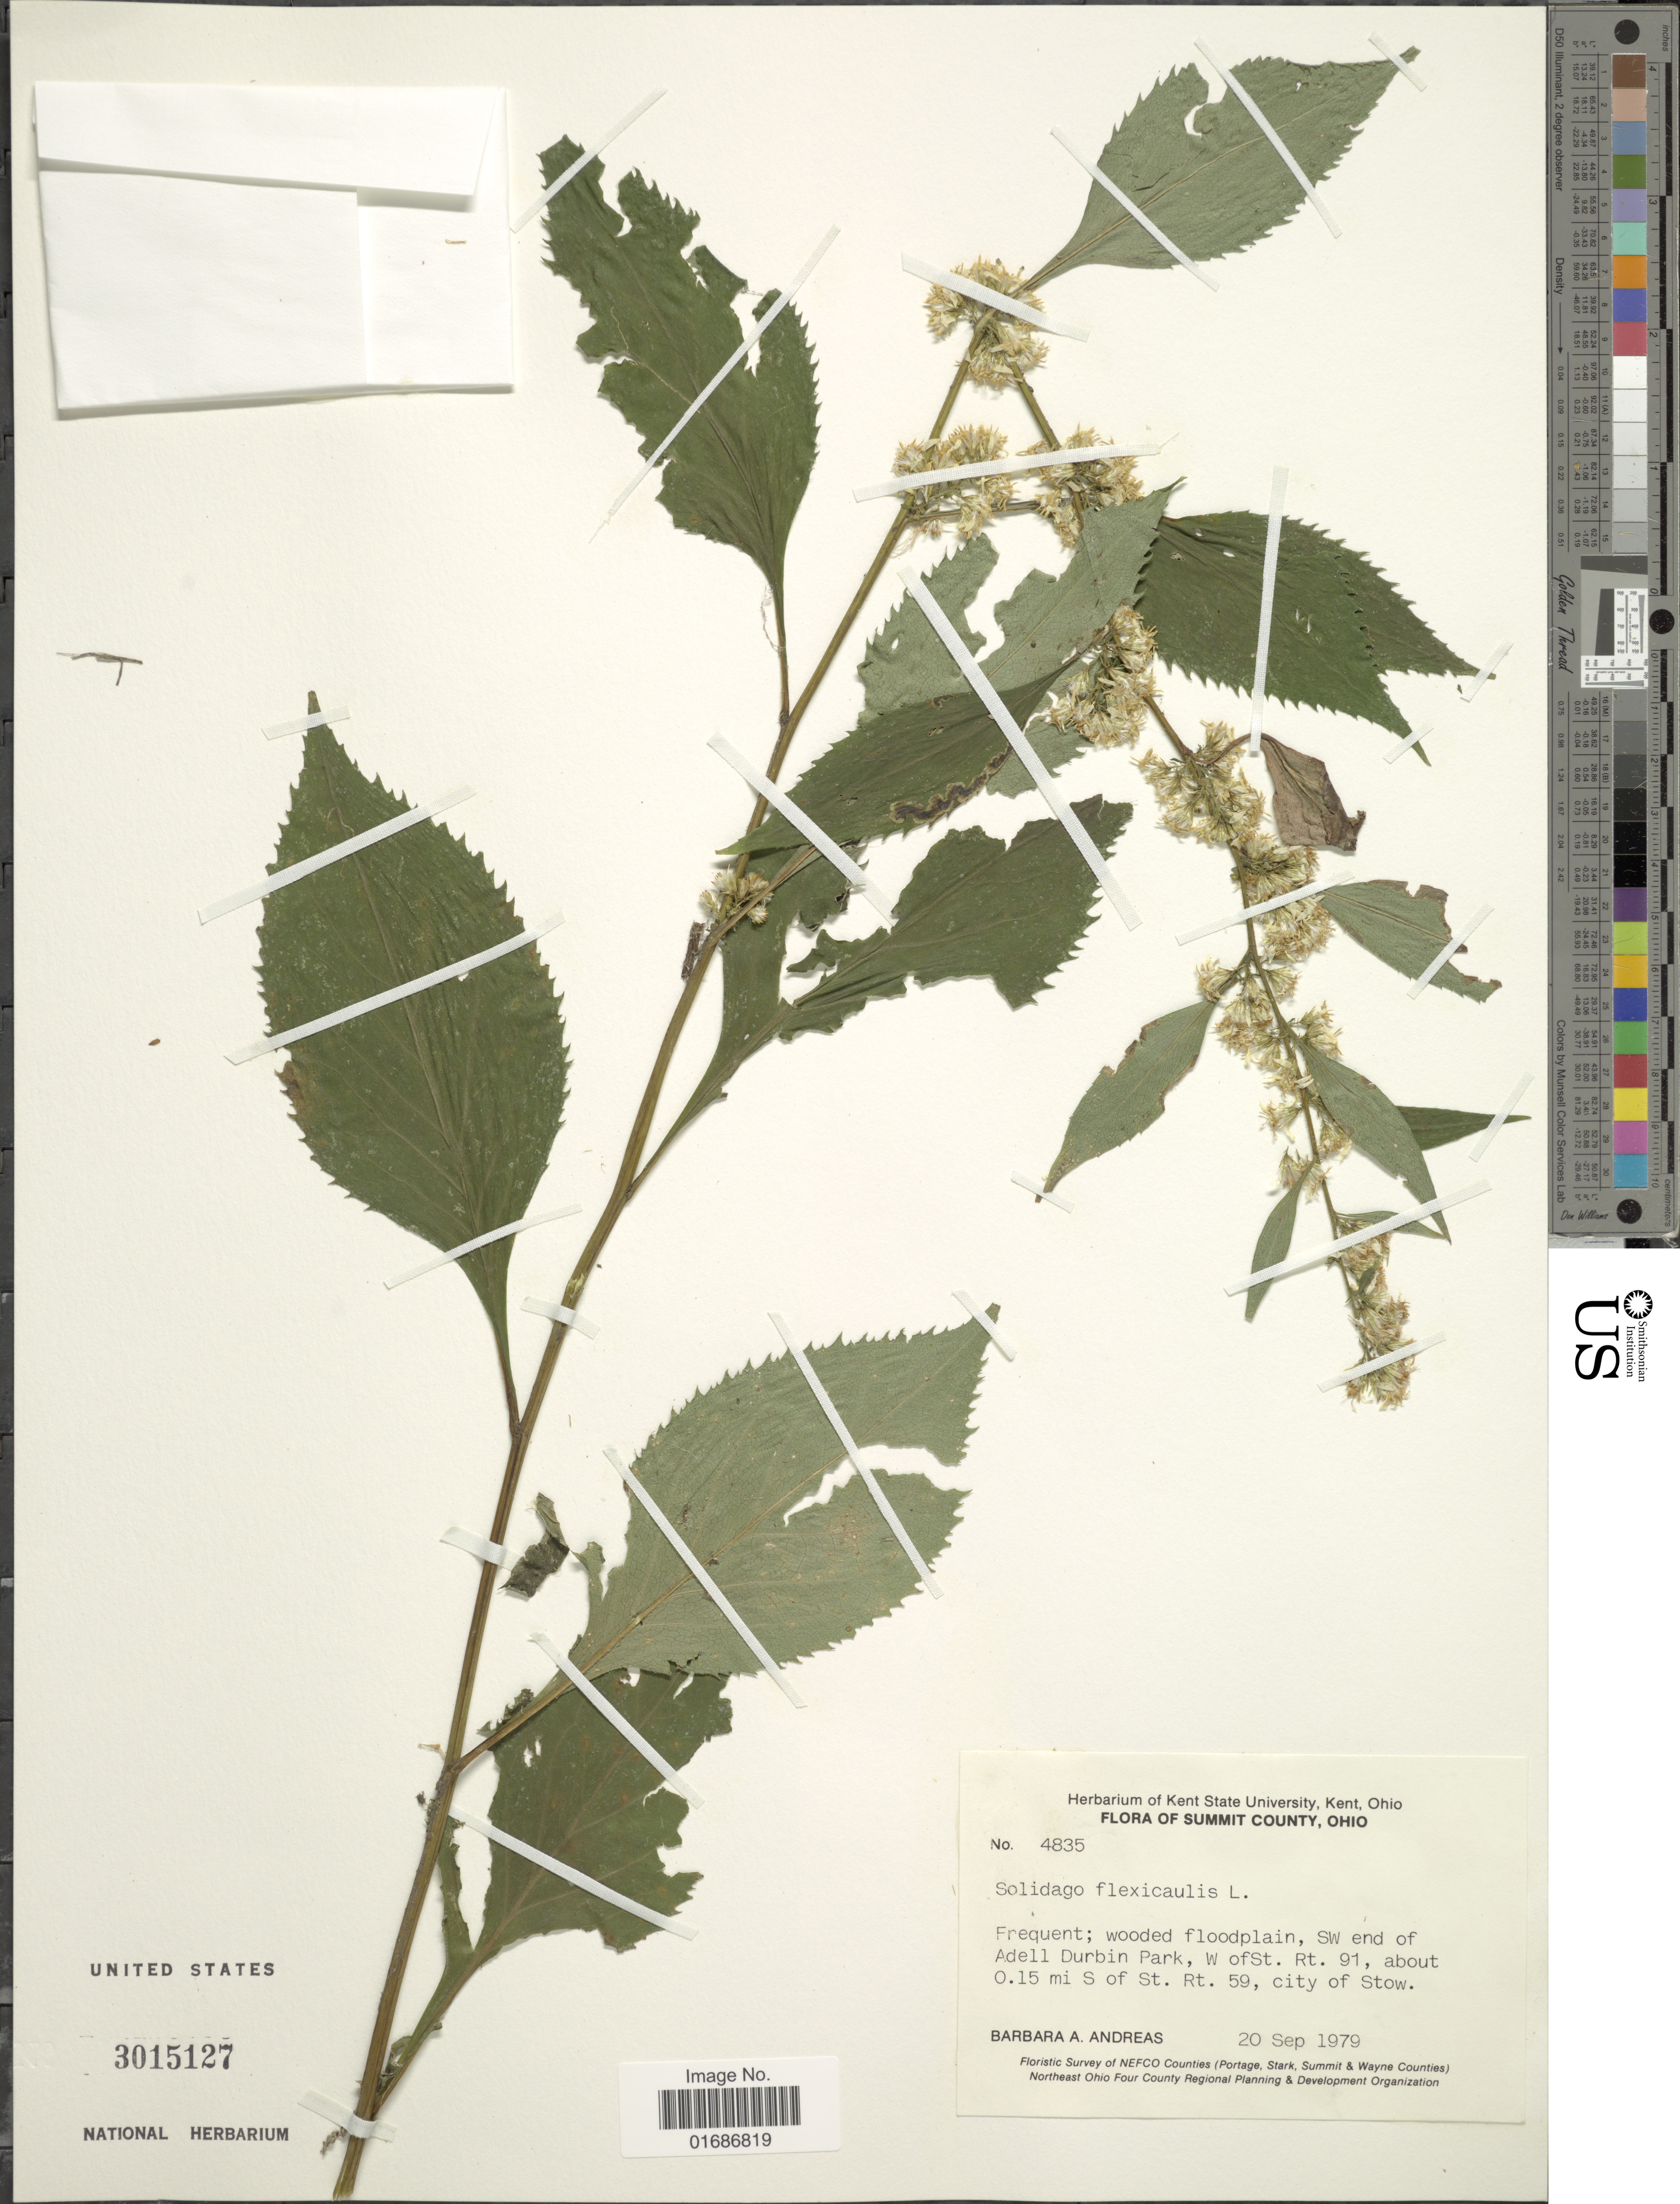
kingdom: Plantae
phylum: Tracheophyta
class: Magnoliopsida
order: Asterales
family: Asteraceae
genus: Solidago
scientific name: Solidago flexicaulis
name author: L.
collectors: B. A. Andreas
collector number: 4835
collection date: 1979-09-20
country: United States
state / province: Ohio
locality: Summit County, wooded floodplain, SW end of Adell Durbin Park, W of St. Rt. 91, about 0.15 S of St. Rt. 59, City of Stow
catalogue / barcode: US 3015127